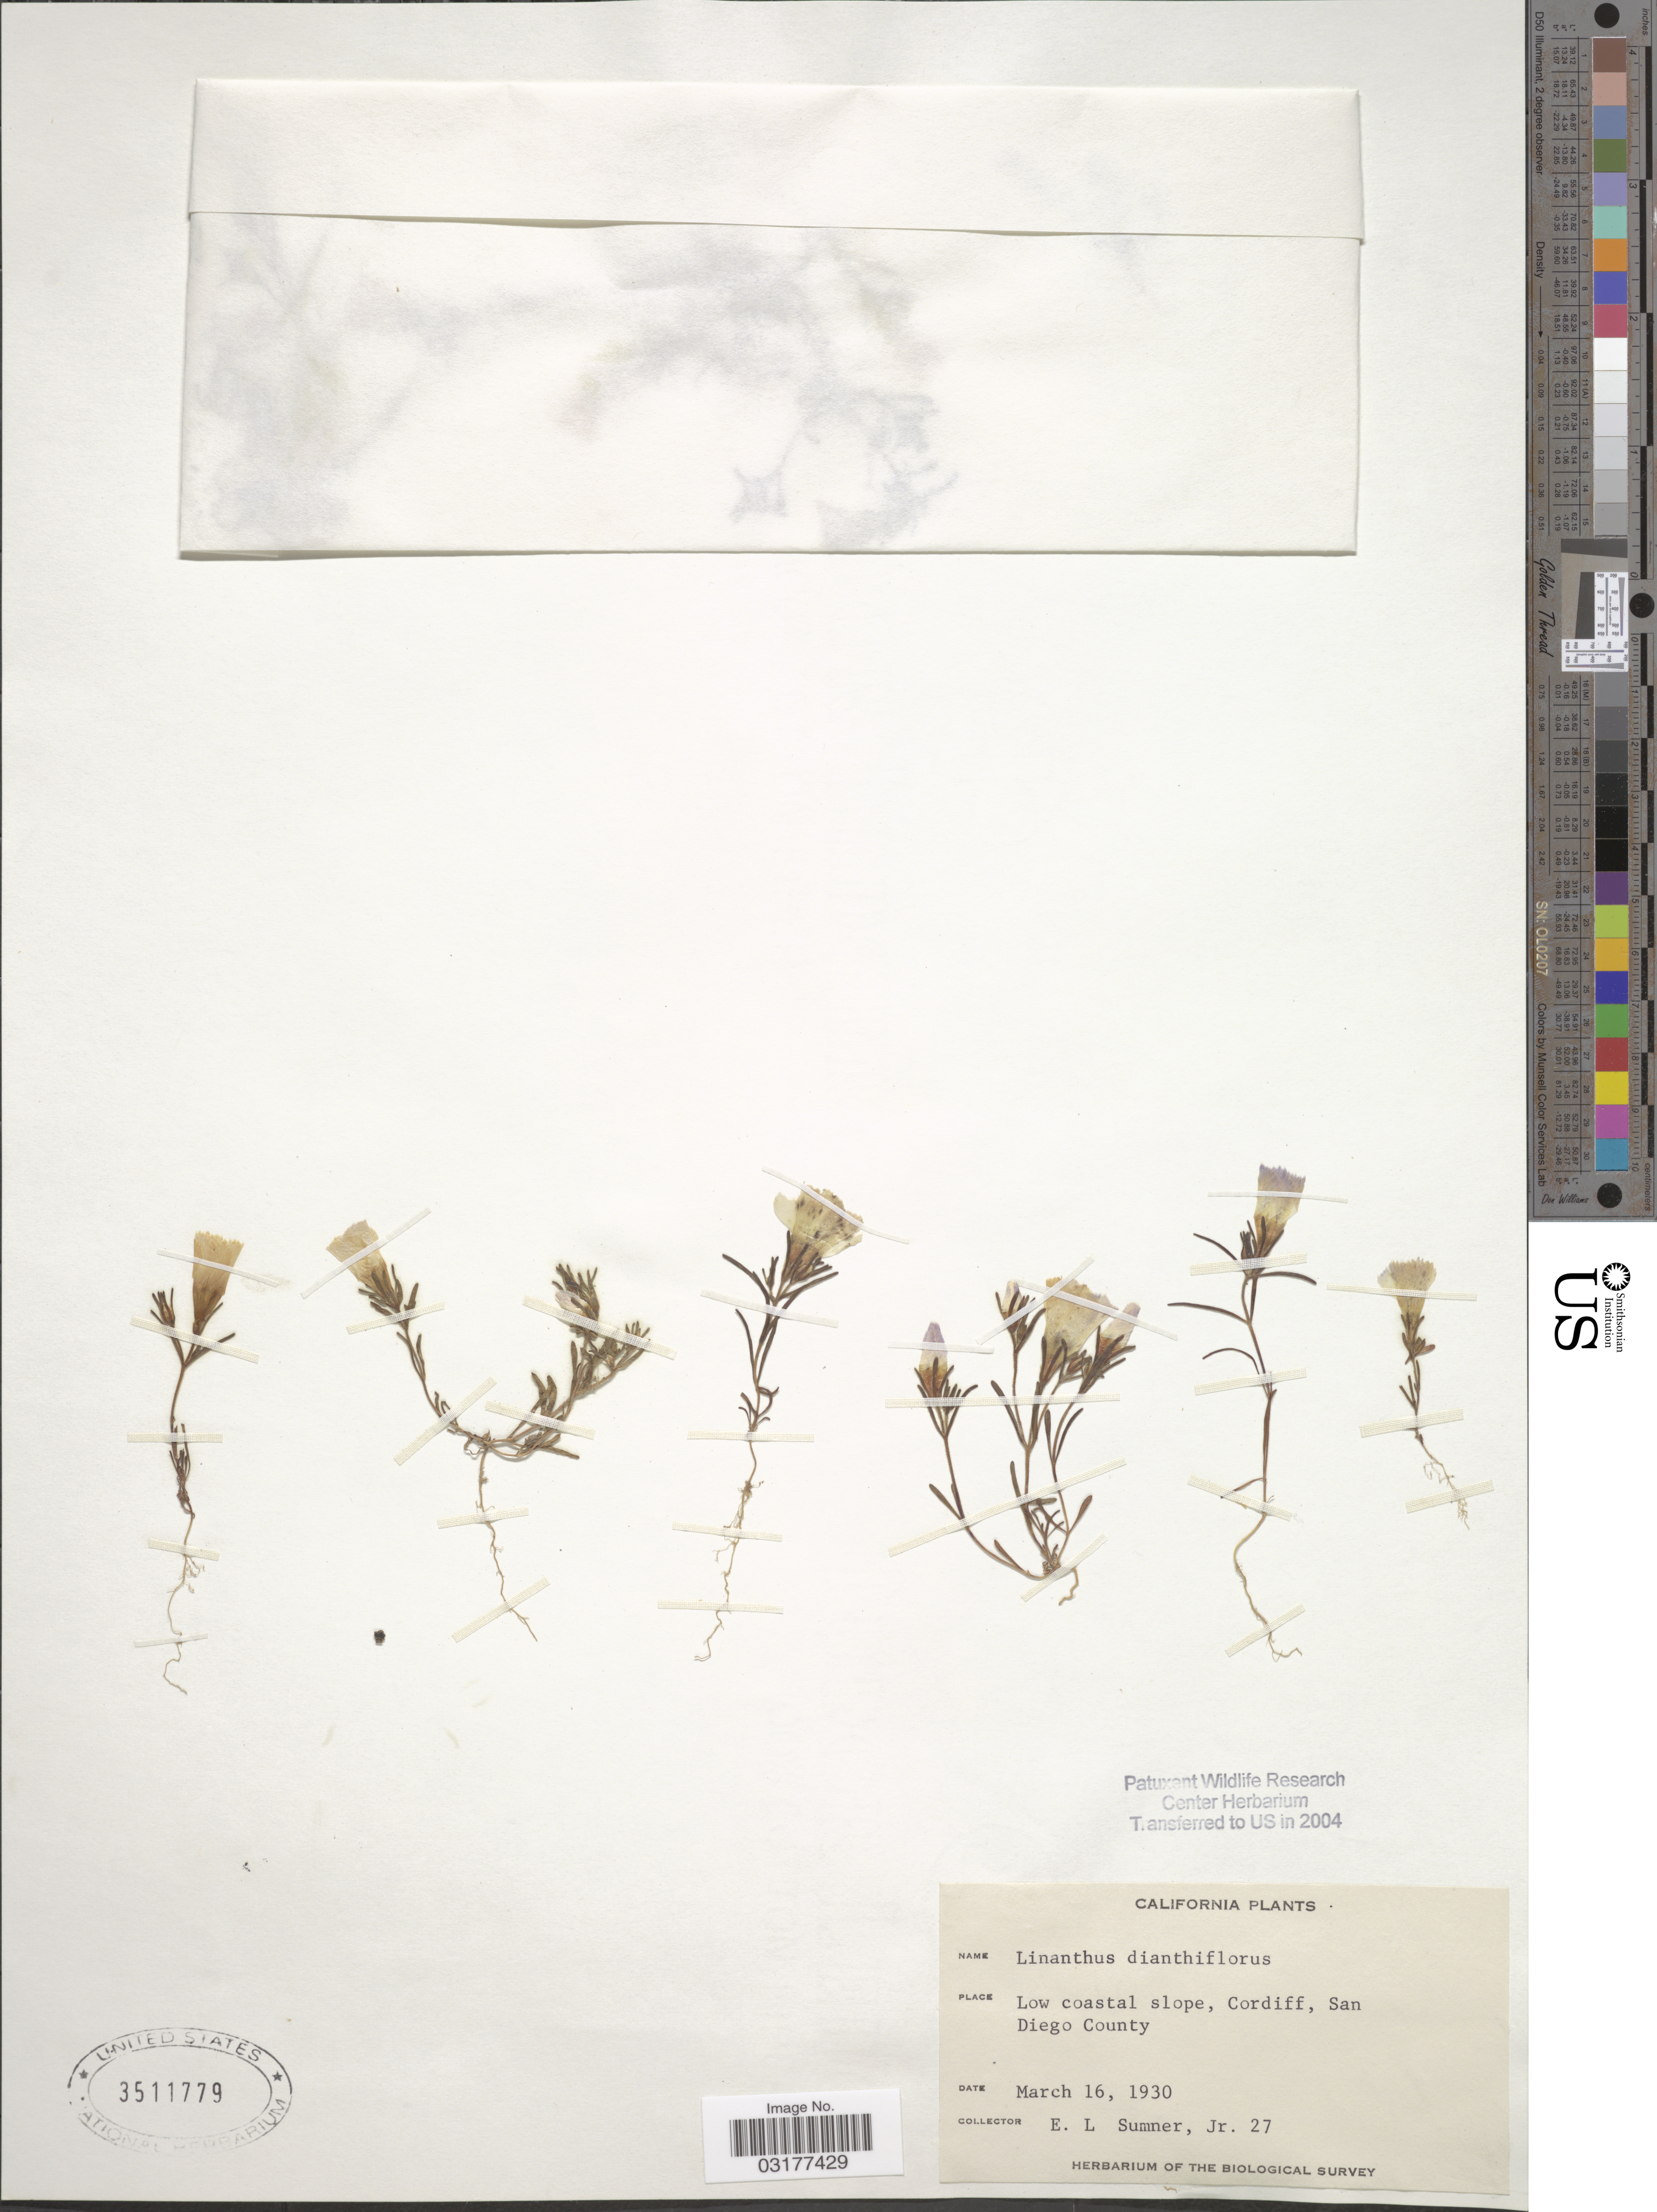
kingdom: Plantae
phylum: Tracheophyta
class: Magnoliopsida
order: Ericales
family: Polemoniaceae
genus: Linanthus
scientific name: Linanthus dianthiflorus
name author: (Benth.) Greene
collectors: E. Sumner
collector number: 27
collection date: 1930-03-16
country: United States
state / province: California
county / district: San Diego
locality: Low coastal slope, Cordiff, San Diego County.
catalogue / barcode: US 3511779